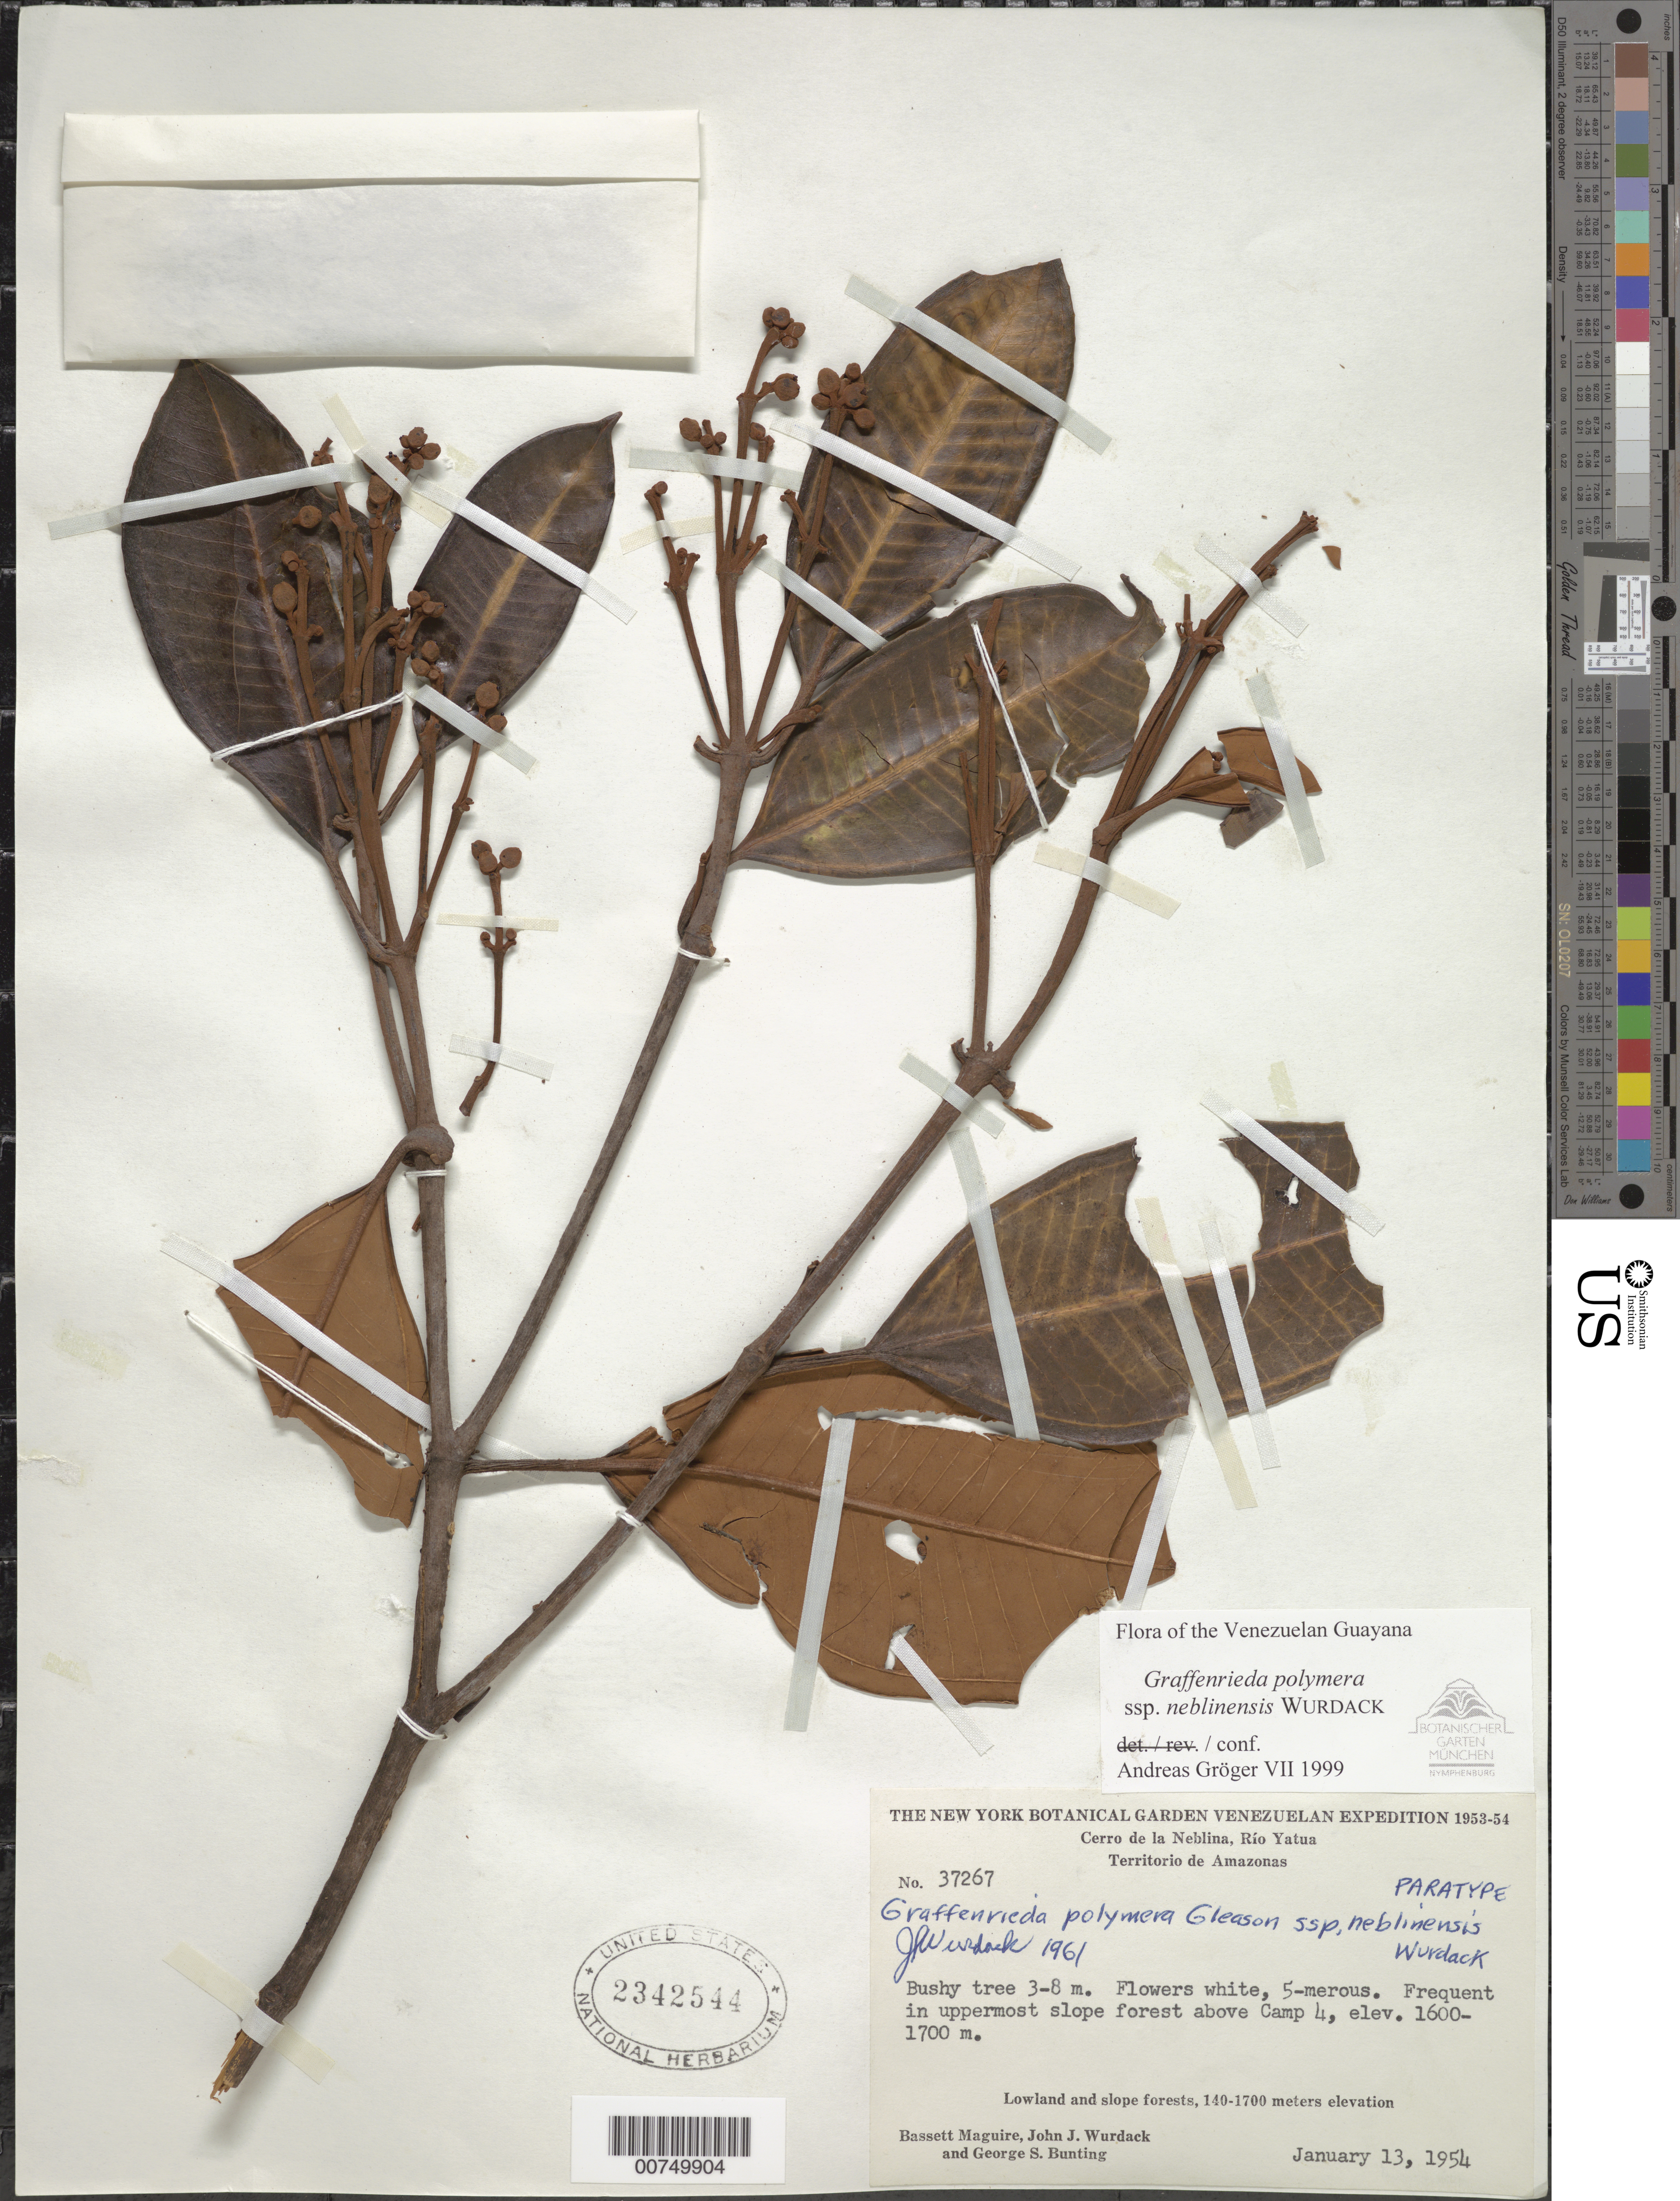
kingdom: Plantae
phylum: Tracheophyta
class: Magnoliopsida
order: Myrtales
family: Melastomataceae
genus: Graffenrieda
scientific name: Graffenrieda polymera subsp. neblinensis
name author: Wurdack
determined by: Gröger, A.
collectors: B. Maguire, J. J. Wurdack & G. S. Bunting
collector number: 37267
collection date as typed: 13-Jan-54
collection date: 1954-01-13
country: Venezuela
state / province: Amazonas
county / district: Río Negro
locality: Cerro de la Neblina, Río Yatua, Camp 4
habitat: Uppermost slope forest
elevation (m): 1600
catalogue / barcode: US 2342544